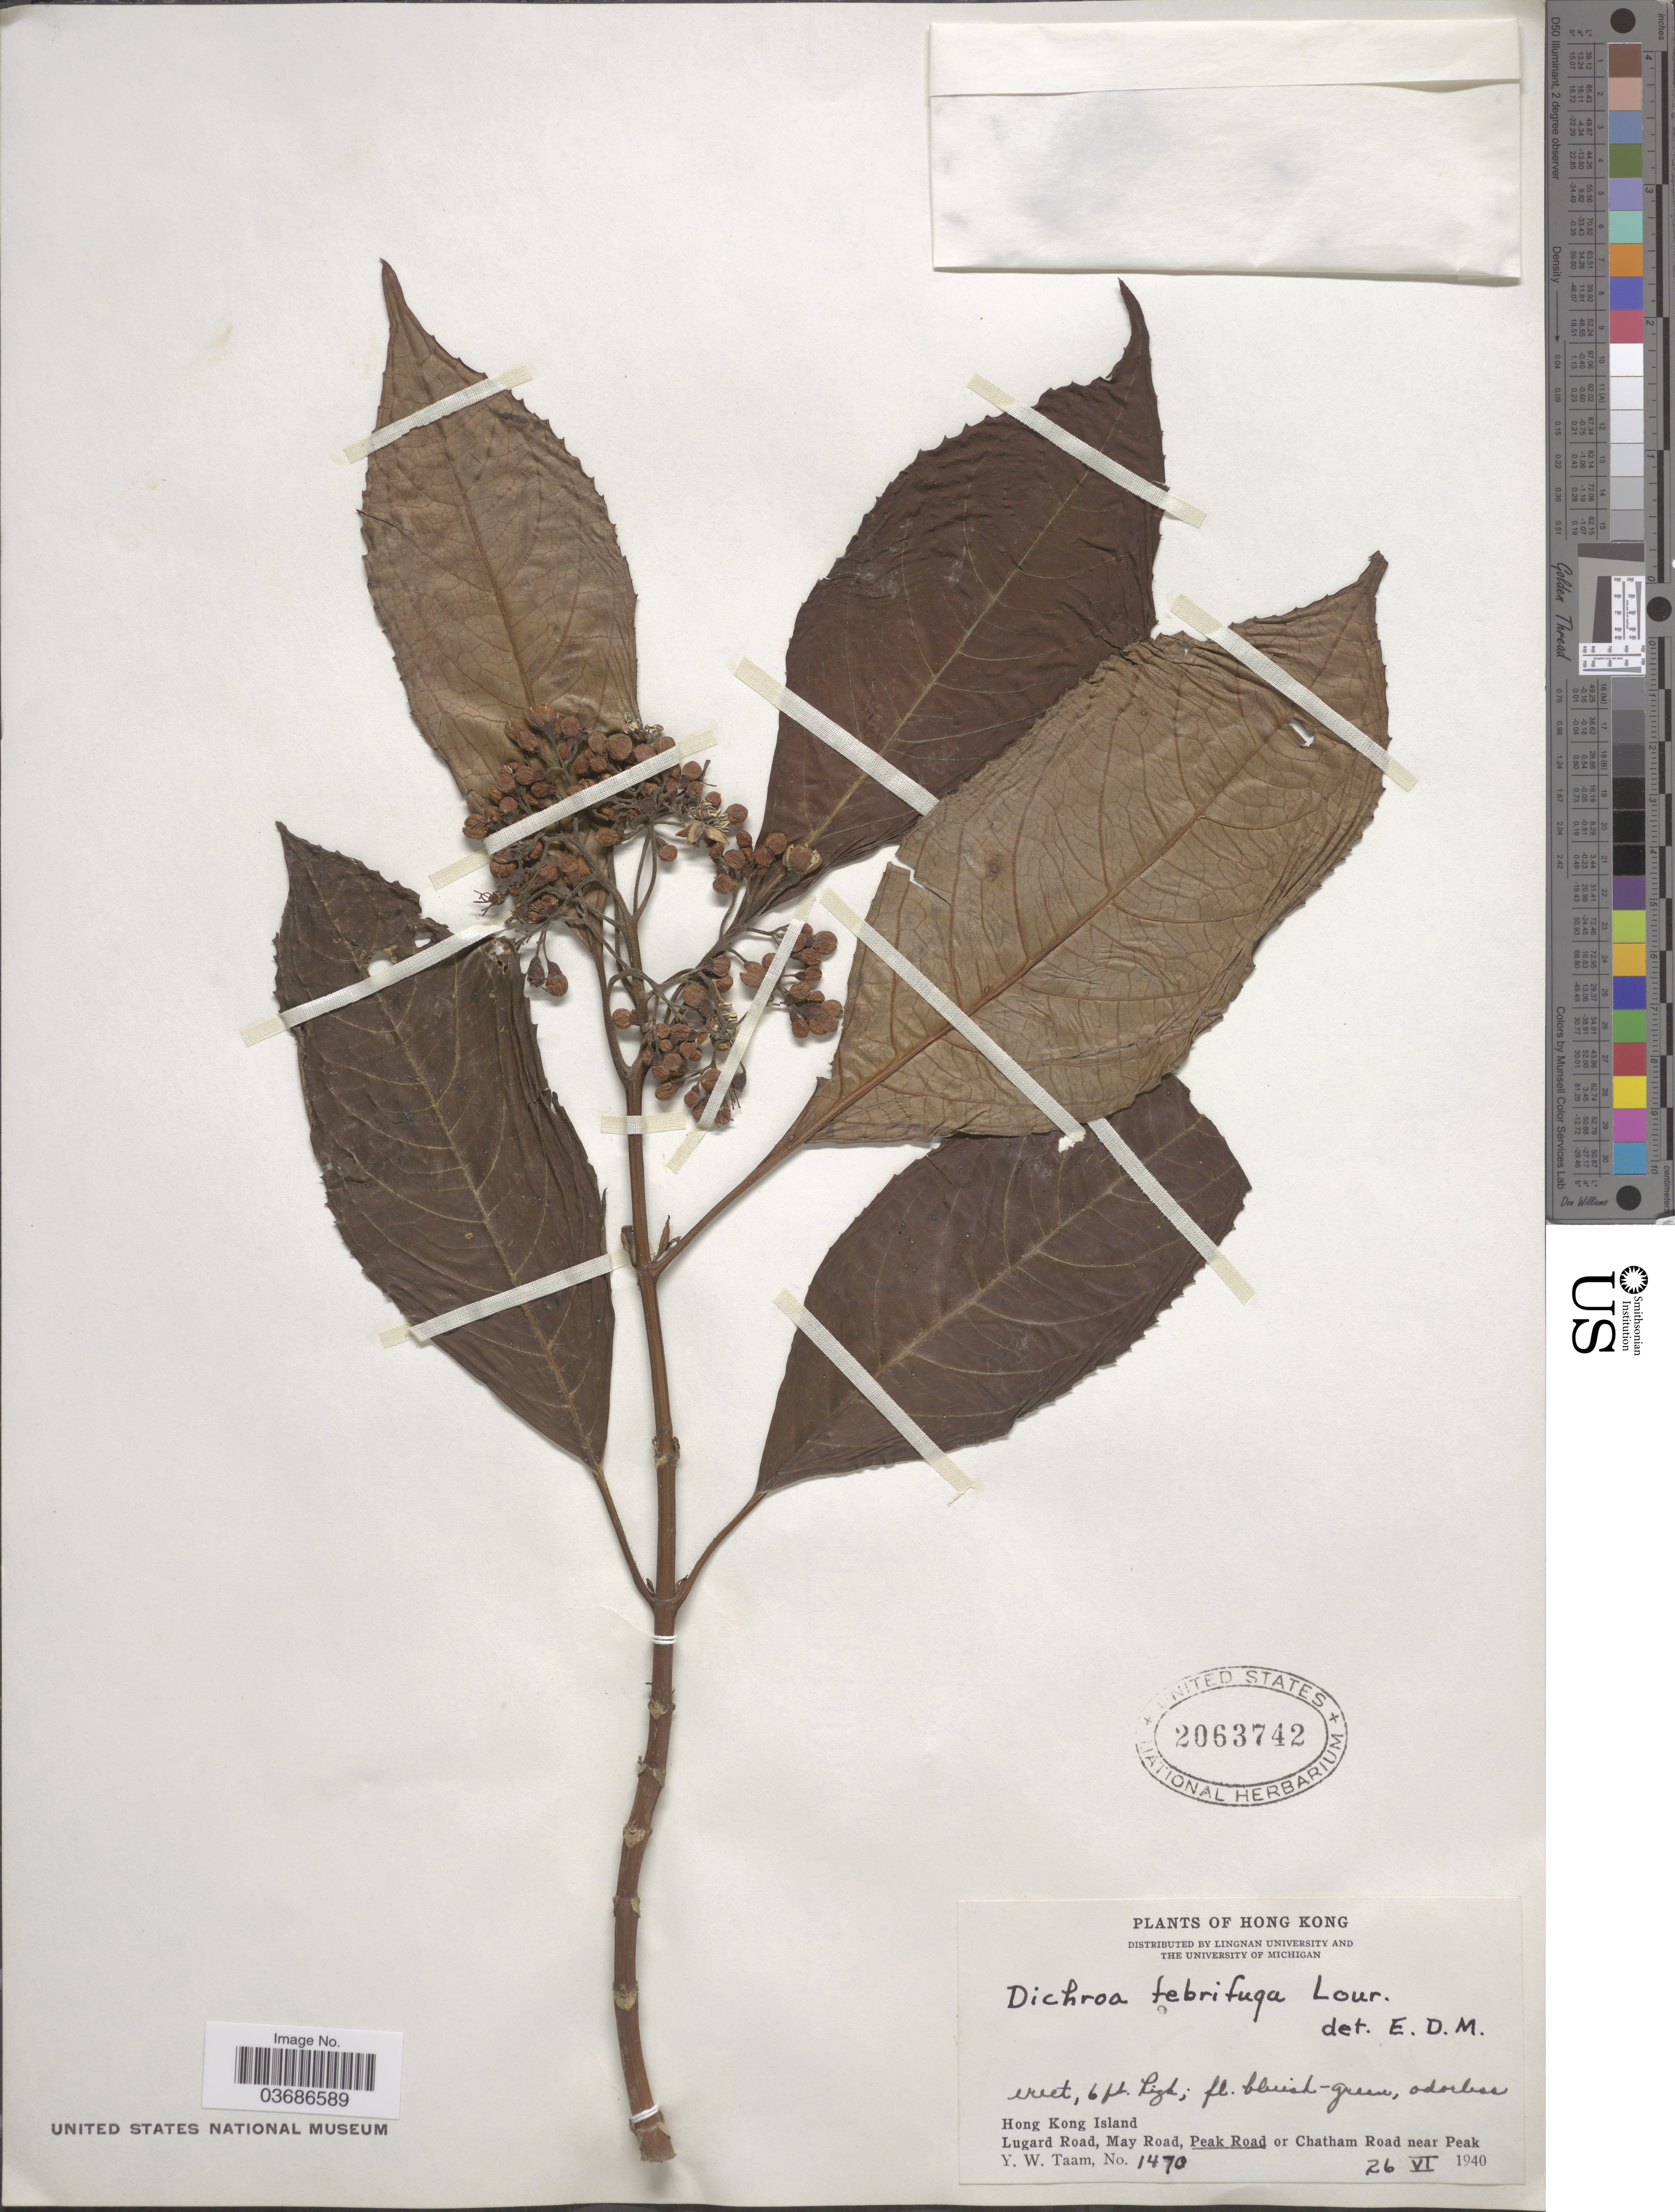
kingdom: Plantae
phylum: Tracheophyta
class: Magnoliopsida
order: Cornales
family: Hydrangeaceae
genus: Hydrangea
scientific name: Hydrangea febrifuga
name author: (Lour.) Y. De Smet & C. Granados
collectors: Y. W. Taam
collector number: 1470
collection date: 1940-06-26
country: China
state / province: Hong Kong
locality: Hong Kong Island. Lugard Road, May Road, Peak Road or Chatham Road near Peak.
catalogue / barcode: US 2063742